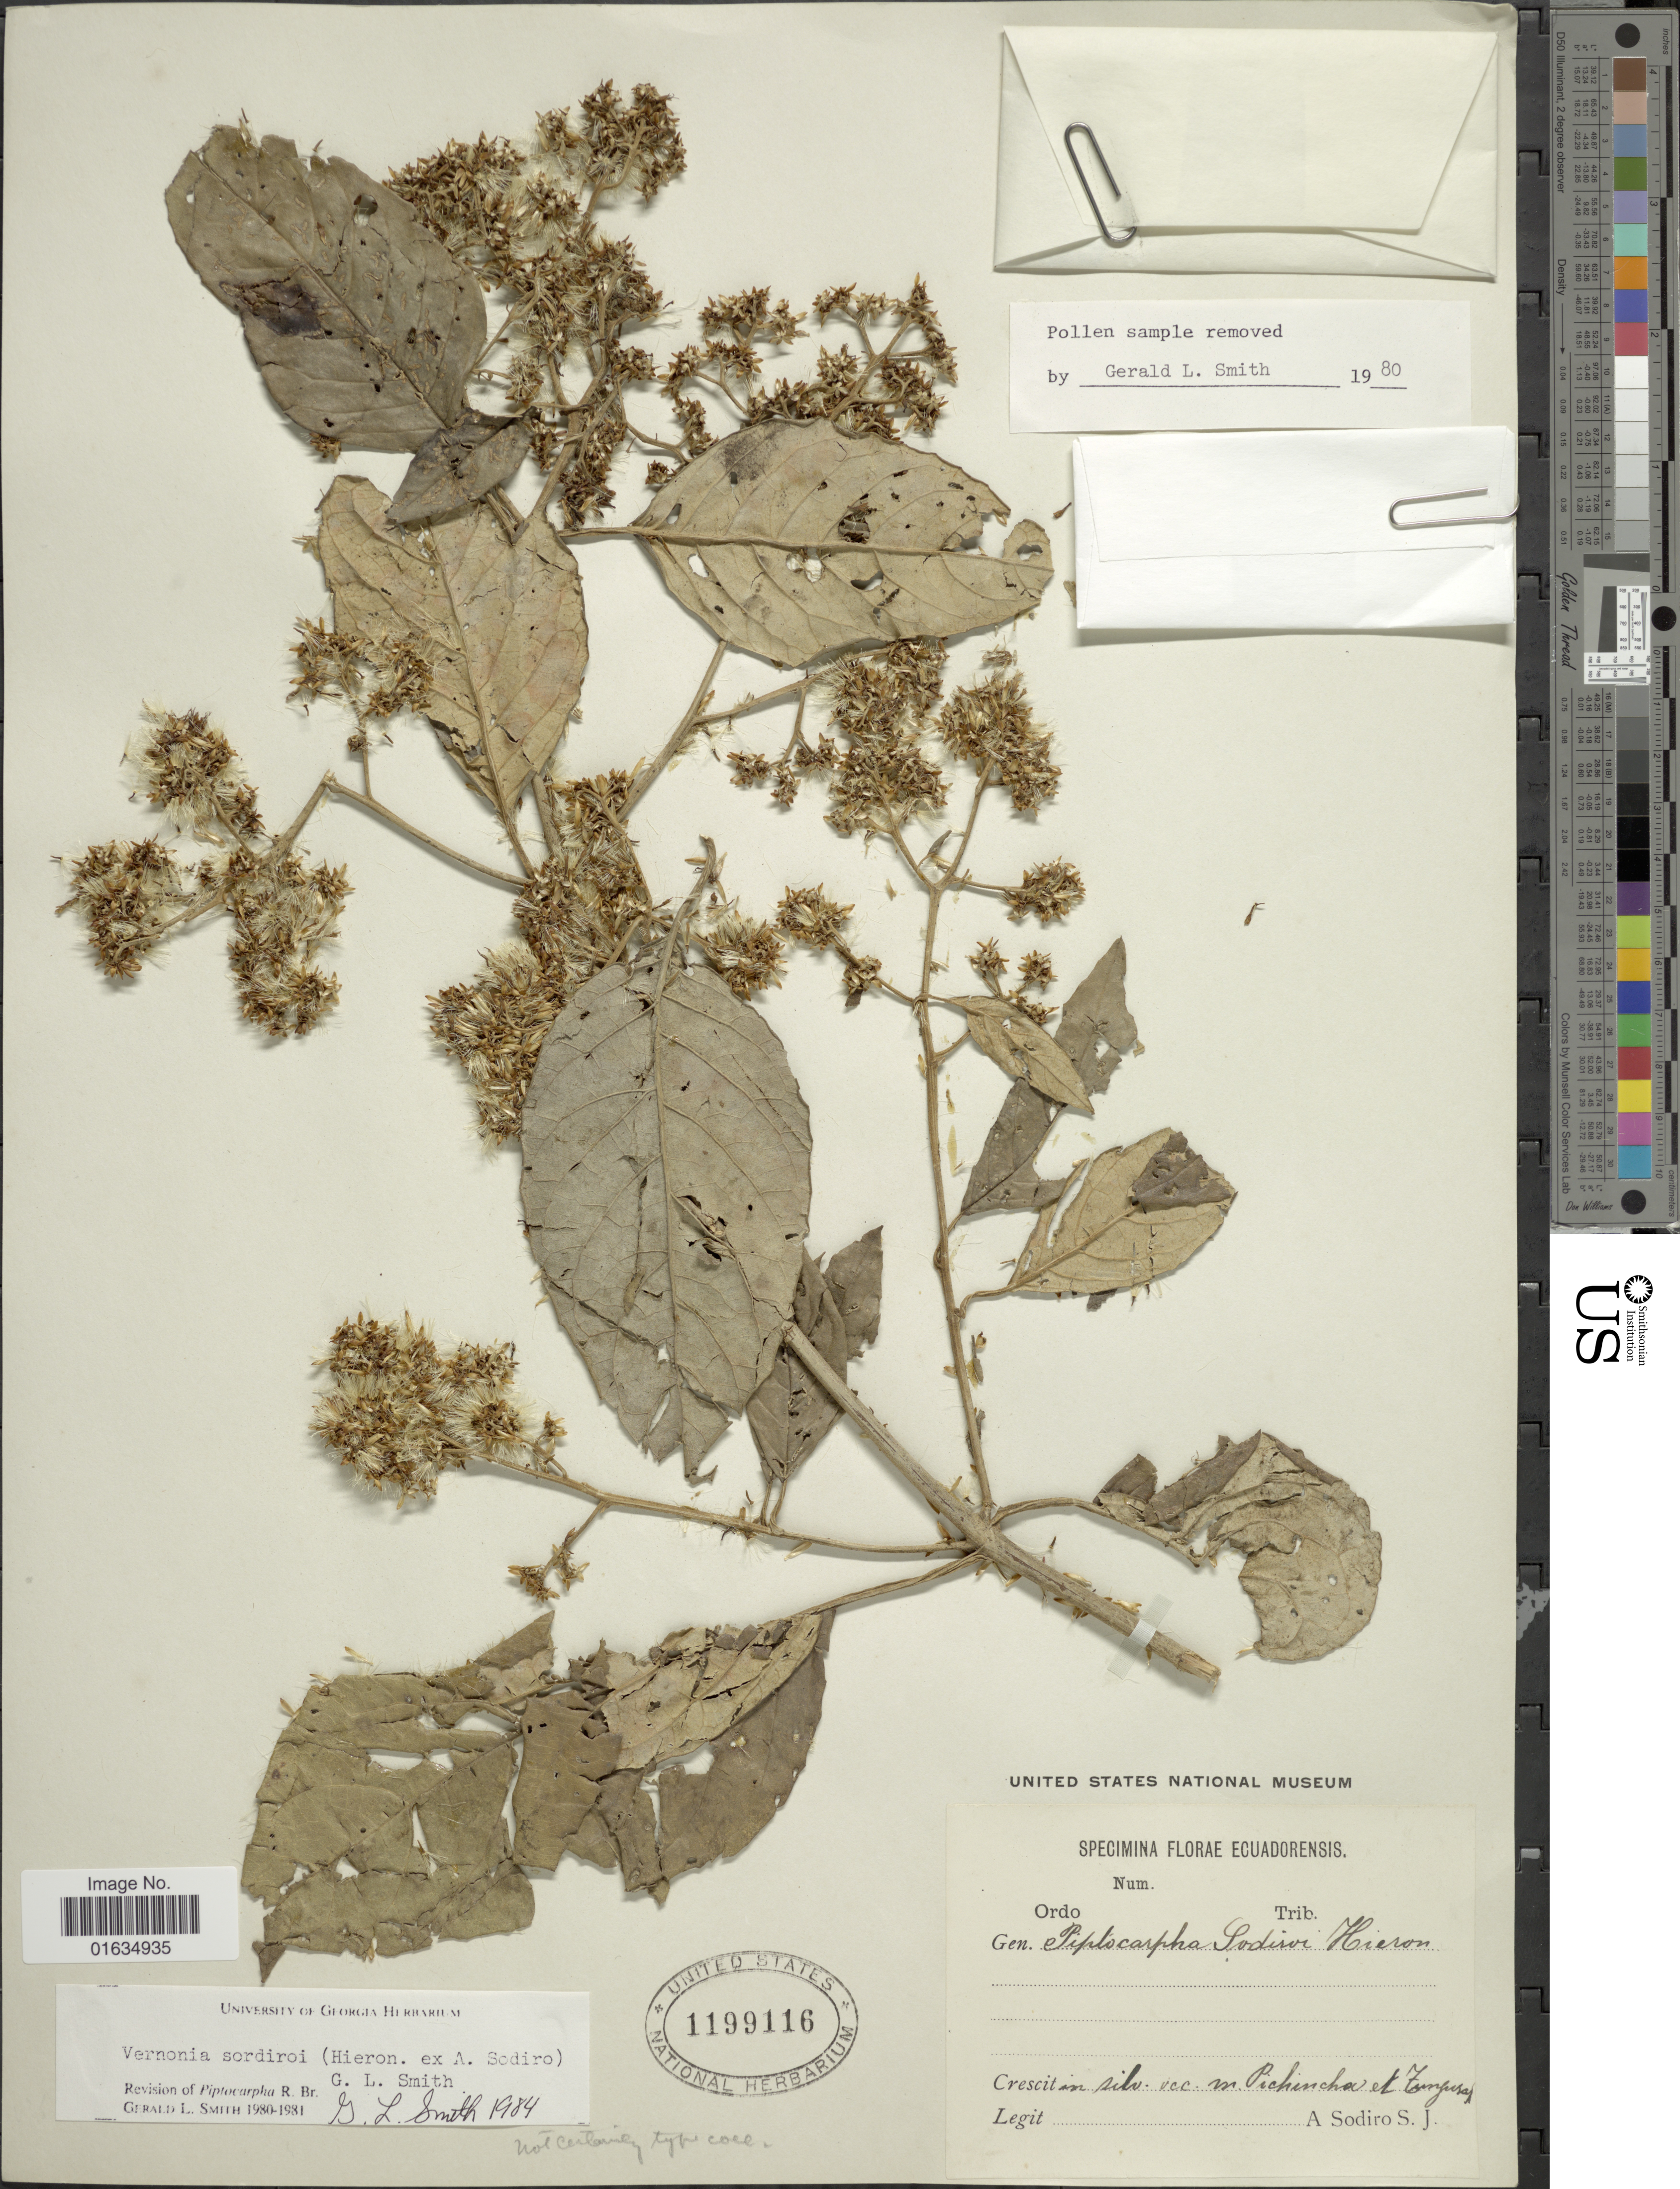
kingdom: Plantae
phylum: Tracheophyta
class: Magnoliopsida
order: Asterales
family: Asteraceae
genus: Critoniopsis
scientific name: Critoniopsis sodiroi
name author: (Hieron. ex Sodiro) H. Rob.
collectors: A. Sodiro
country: Ecuador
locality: Ecuadorensis, in silv. occ. m. Pichincha et Tungurah [interpreted]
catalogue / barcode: US 1199116